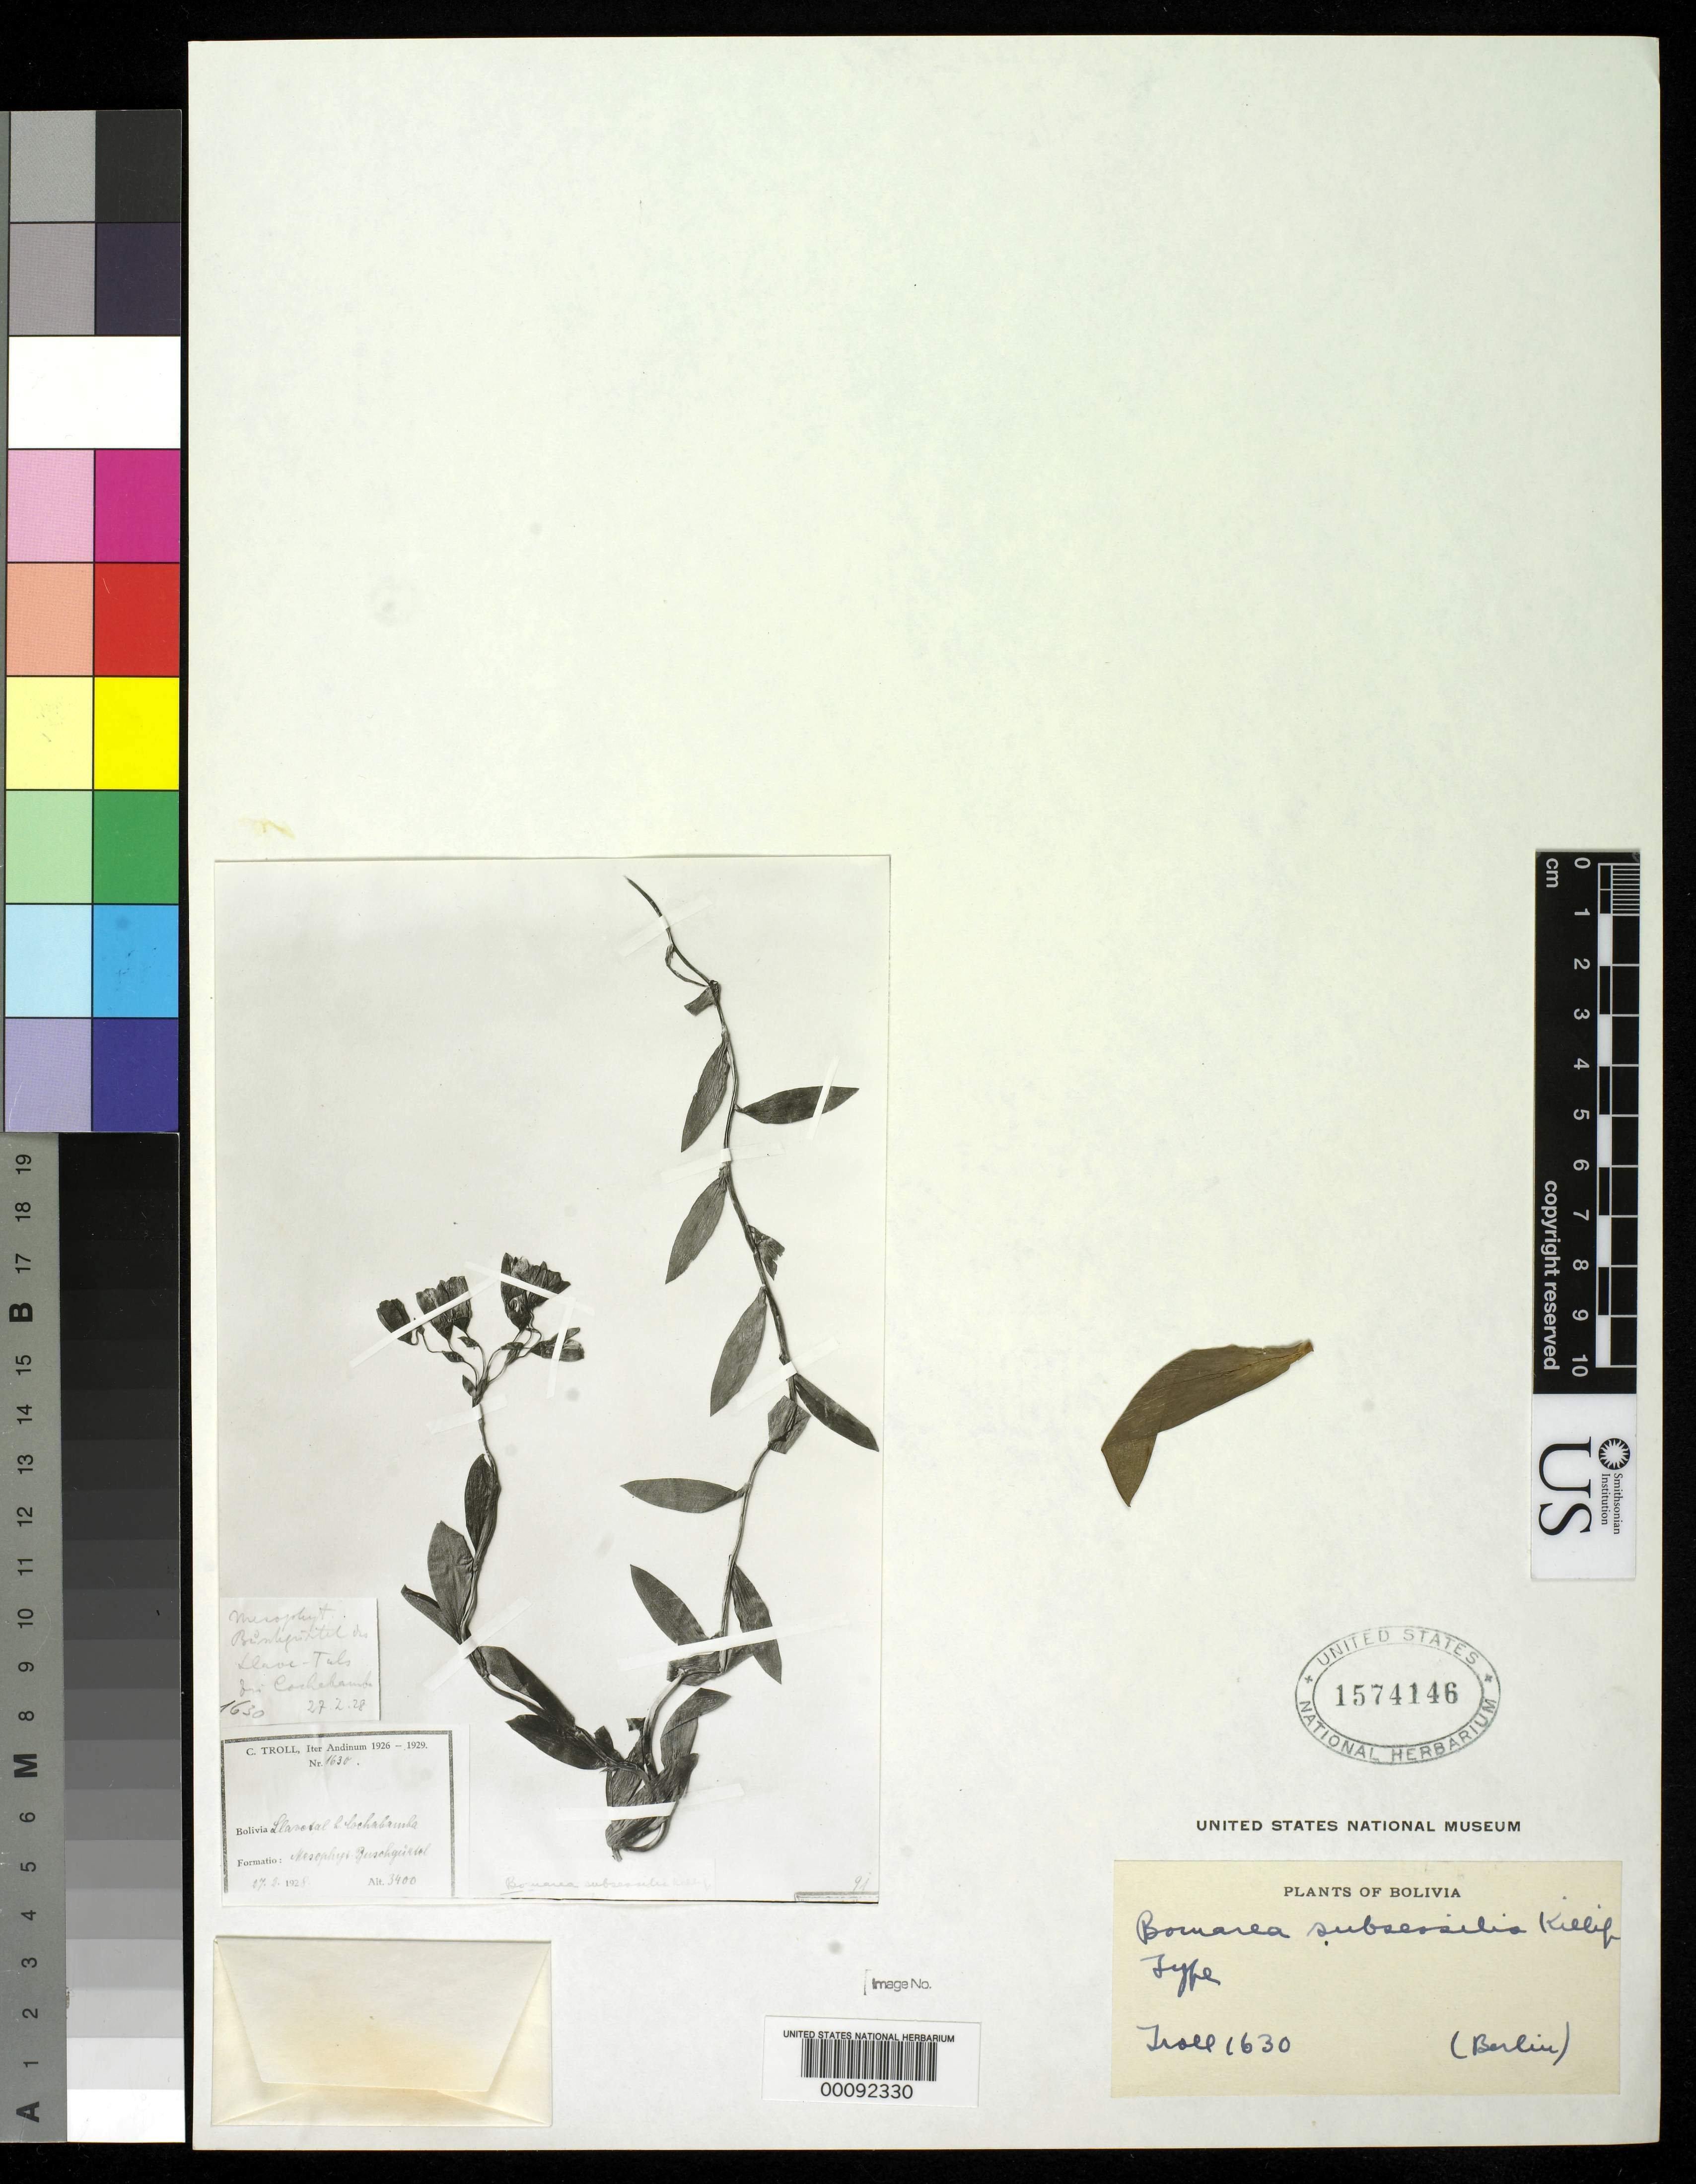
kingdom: Plantae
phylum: Tracheophyta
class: Liliopsida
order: Liliales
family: Alstroemeriaceae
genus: Bomarea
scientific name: Bomarea subsessilis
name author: Killip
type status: Isotype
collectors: C. Troll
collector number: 1630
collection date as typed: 27 Feb 1928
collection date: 1928-02-27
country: Bolivia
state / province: Cochabamba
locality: Near Cochabamba.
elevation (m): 3400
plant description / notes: Photograph and fragmentary material of type specimen ex herb. Berlin.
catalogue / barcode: US 1574146